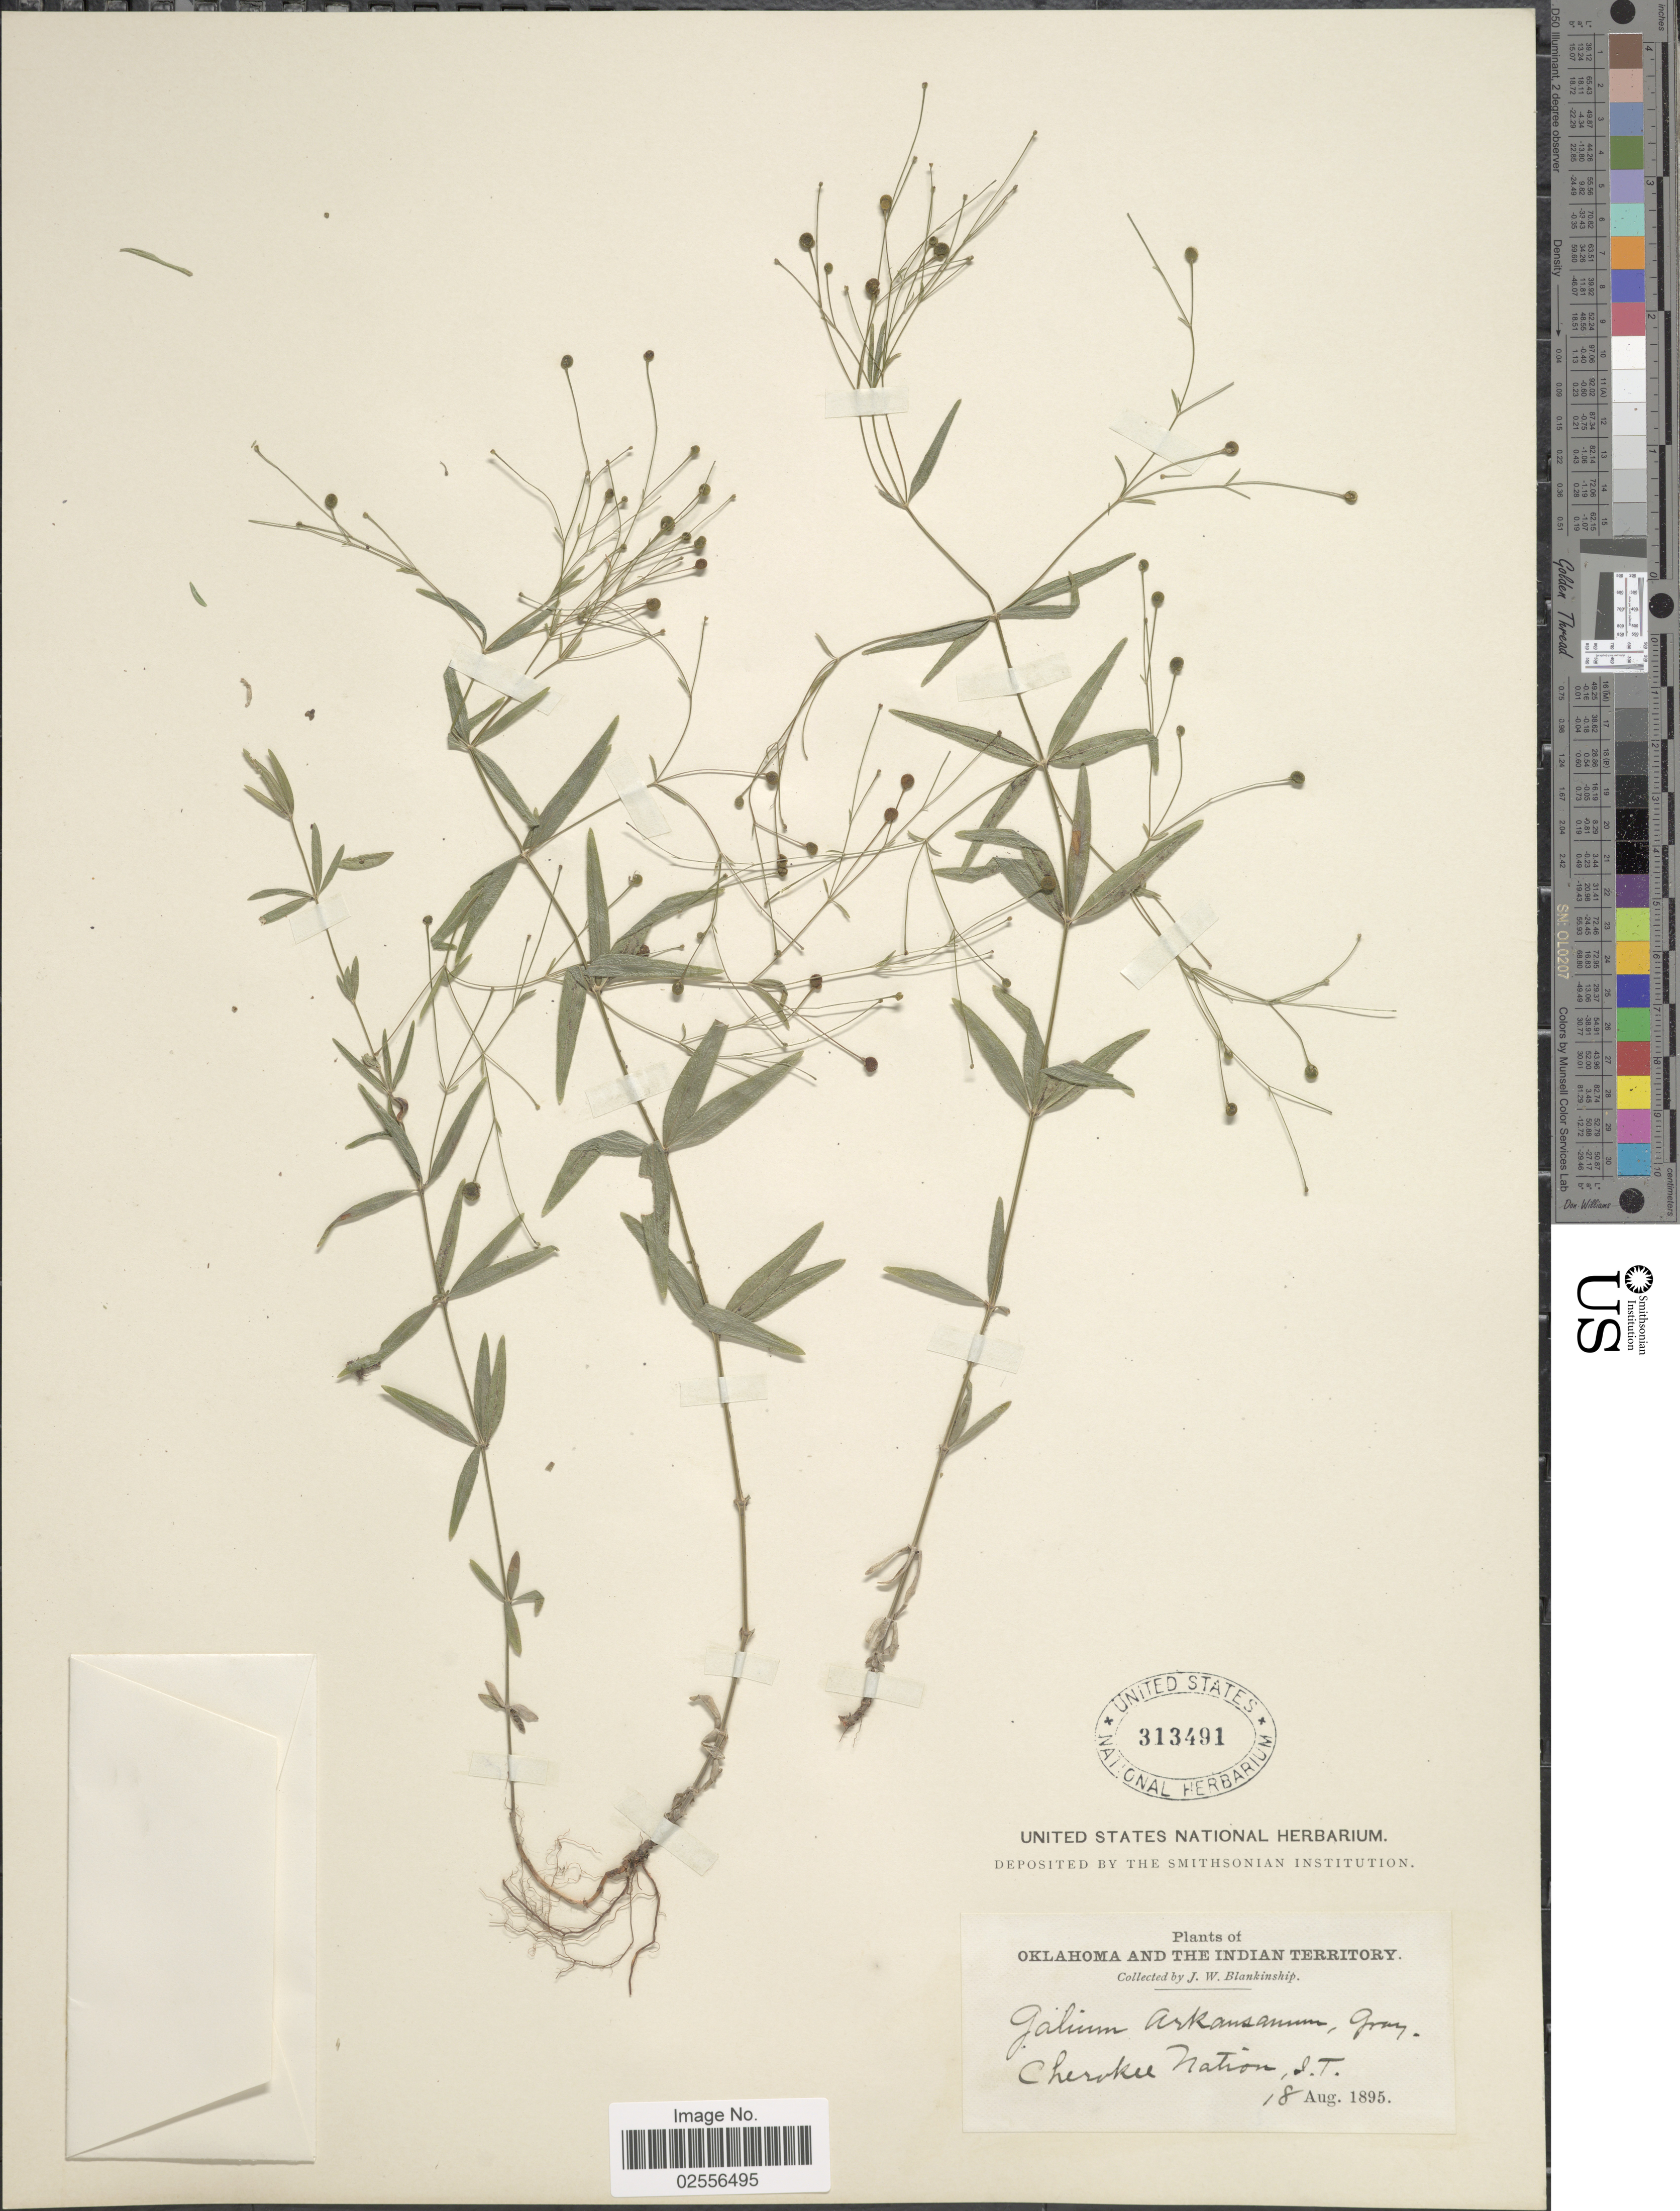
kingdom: Plantae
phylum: Tracheophyta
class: Magnoliopsida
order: Gentianales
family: Rubiaceae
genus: Galium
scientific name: Galium arkansanum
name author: A. Gray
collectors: J. W. Blankinship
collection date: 1895-08-18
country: United States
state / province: Oklahoma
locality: The Indian Territory, Cherokee Nation, I.T.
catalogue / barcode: US 313491